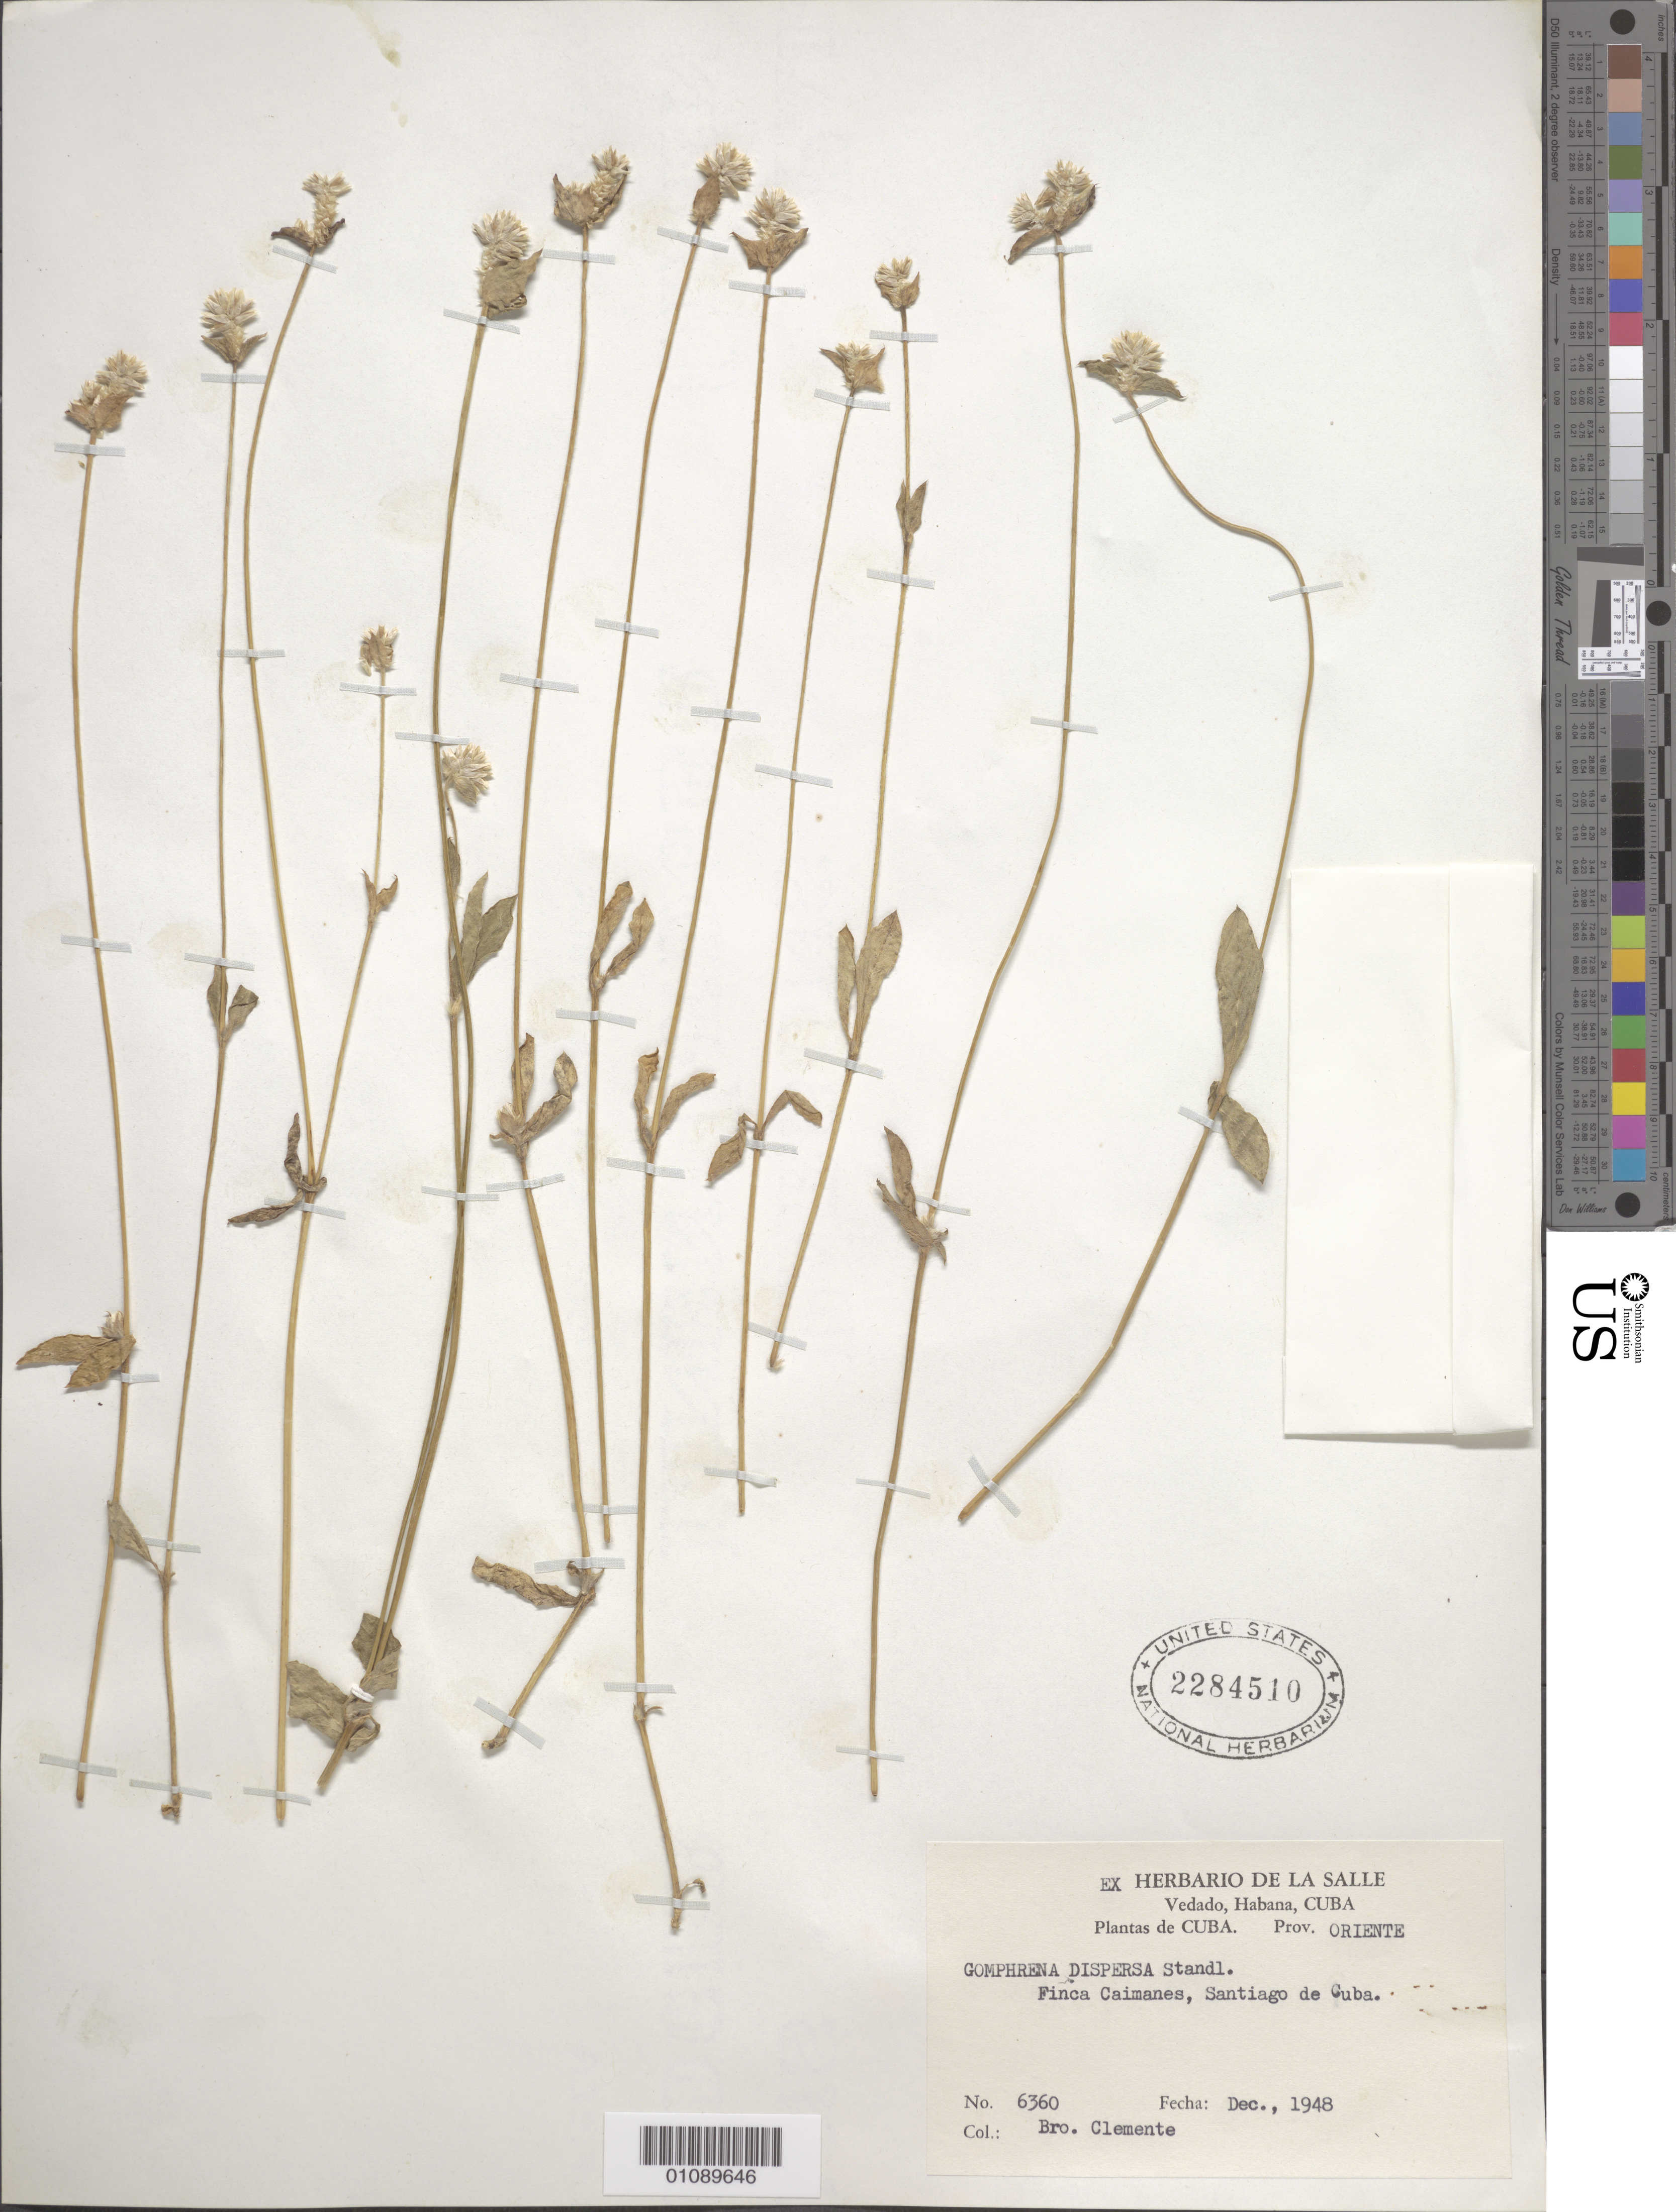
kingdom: Plantae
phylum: Tracheophyta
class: Magnoliopsida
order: Caryophyllales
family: Amaranthaceae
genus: Gomphrena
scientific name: Gomphrena dispersa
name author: Standl.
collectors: Bro. Clemente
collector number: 6360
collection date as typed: Dec 1948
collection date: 1948-12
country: Cuba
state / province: Santiago de Cuba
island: Cuba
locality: Oriente, Santiago de Cuba, Finca Caimanes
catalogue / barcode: US 2284510